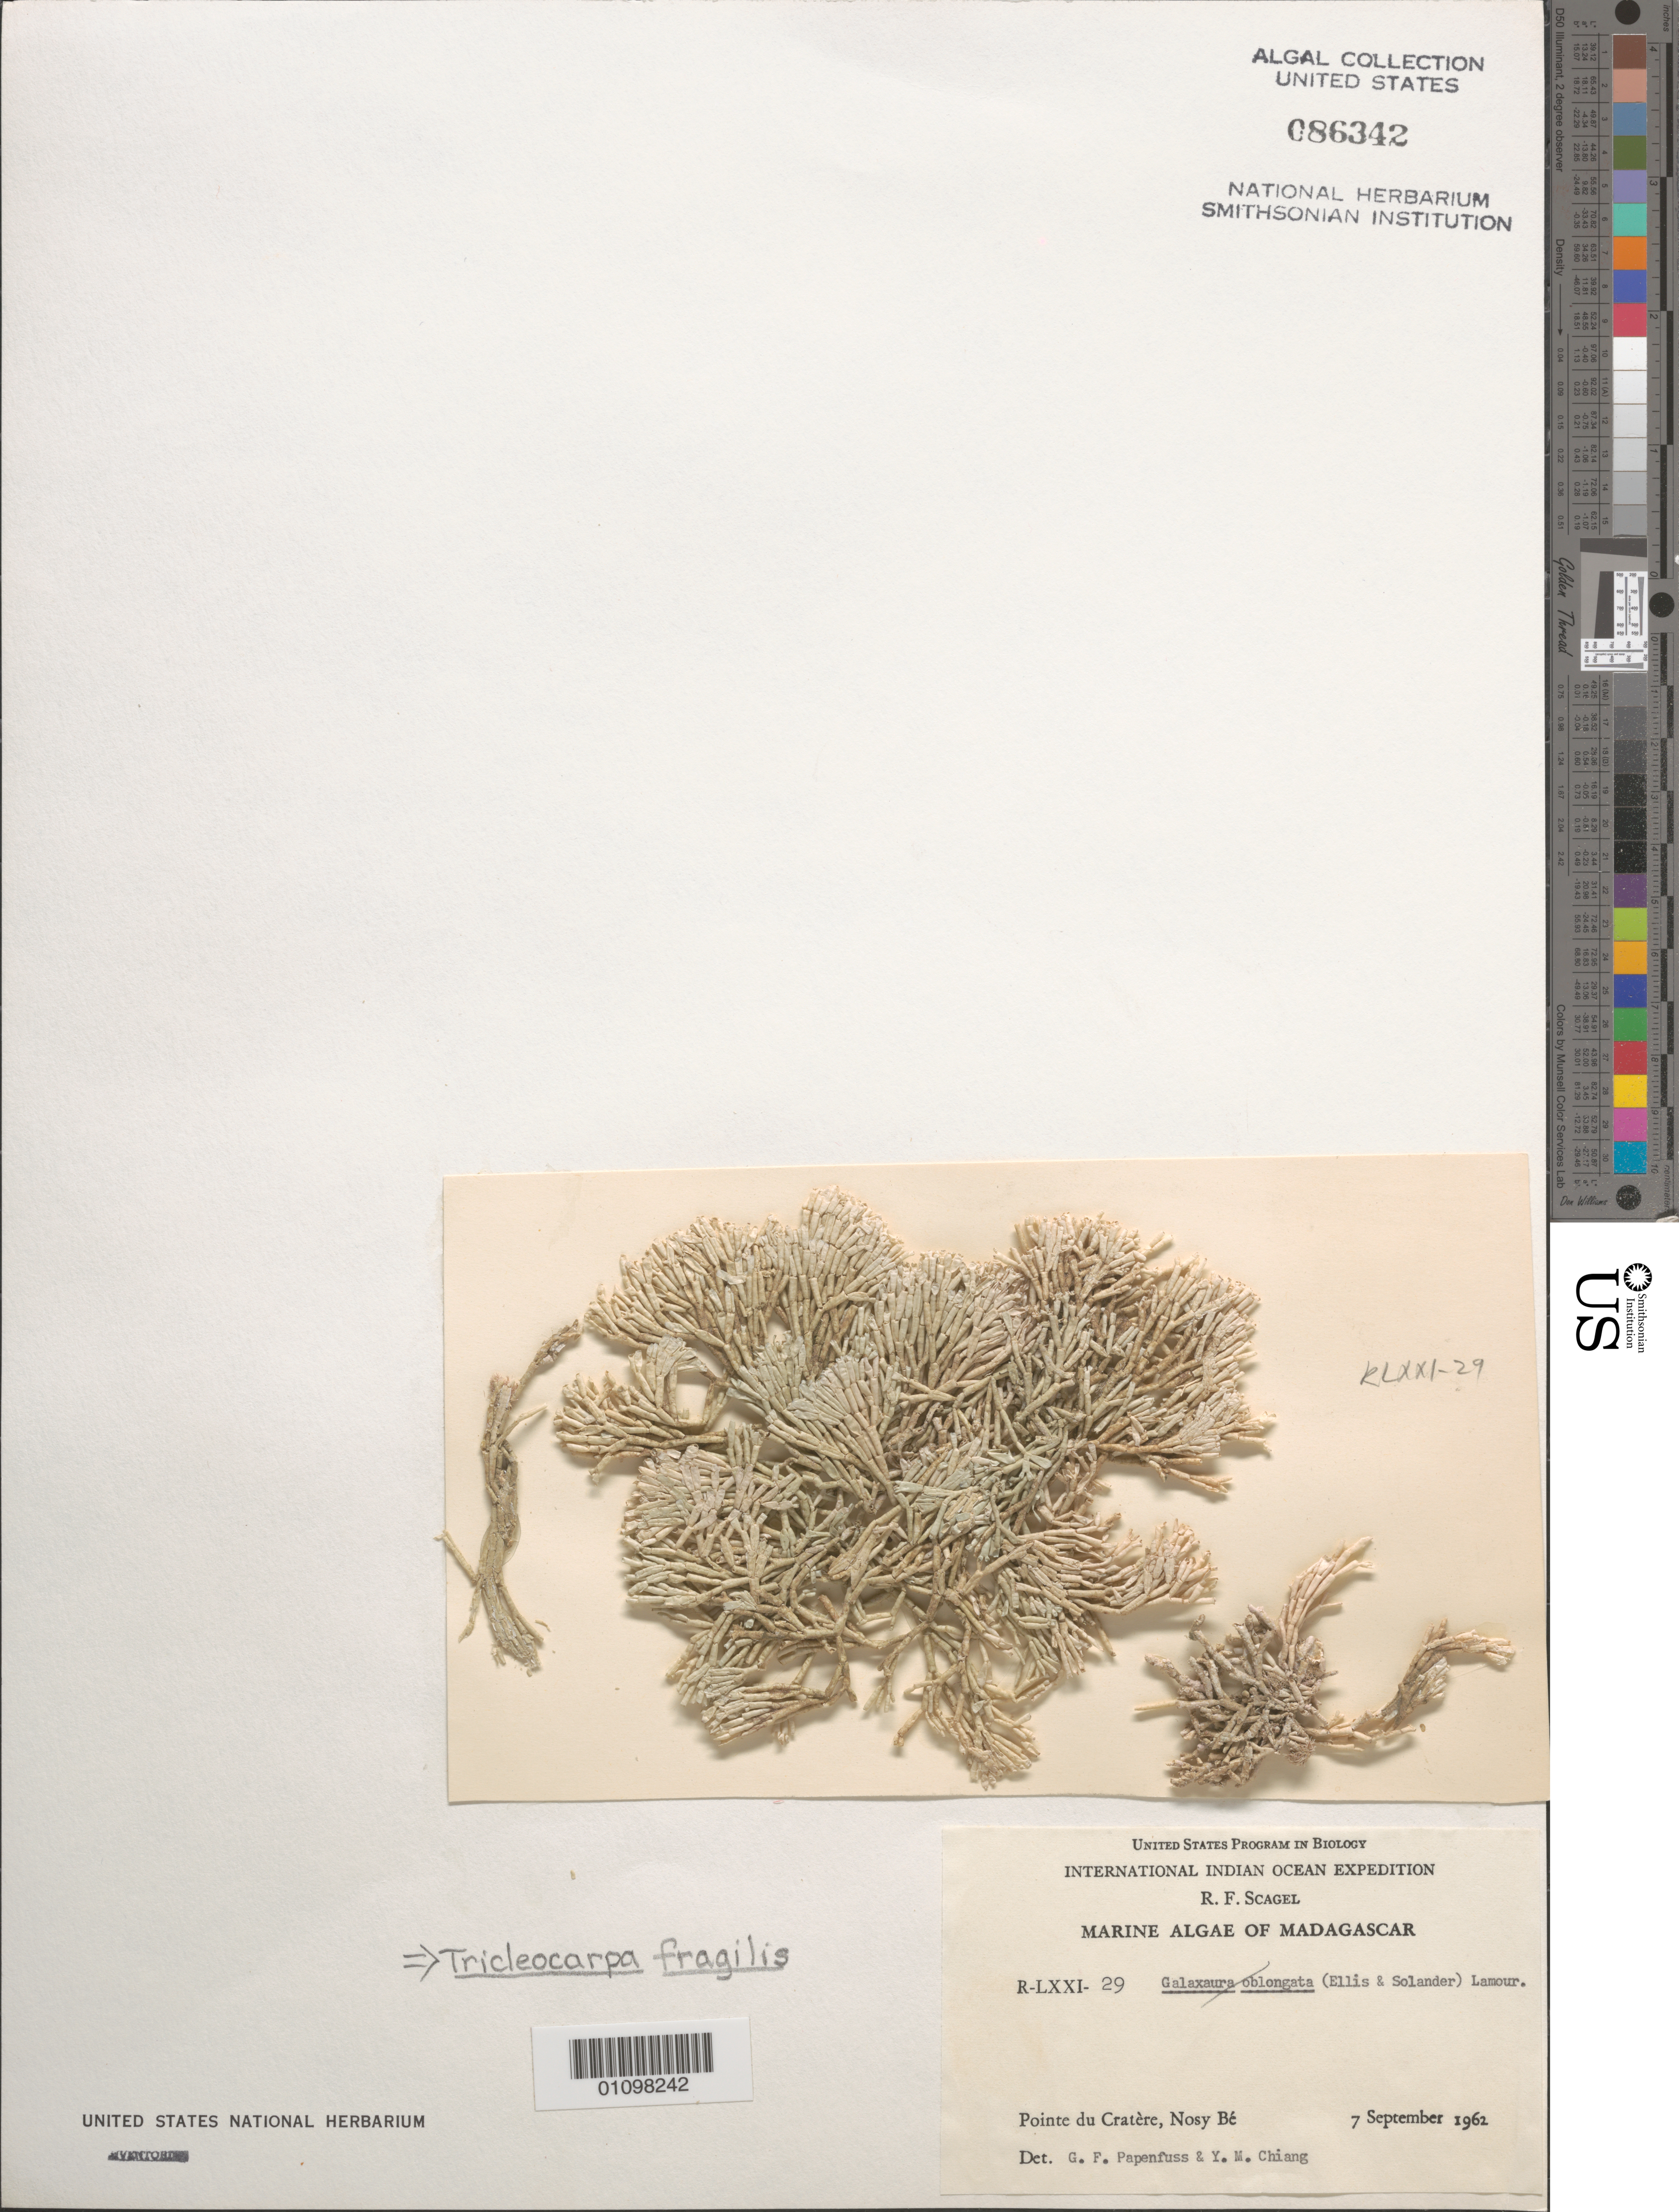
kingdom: Plantae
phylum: Rhodophyta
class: Florideophyceae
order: Nemaliales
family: Galaxauraceae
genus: Tricleocarpa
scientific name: Tricleocarpa fragilis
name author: (L.) Huisman & R.A. Towns.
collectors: R. F. Scagel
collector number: R-LXXI-29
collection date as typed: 07 Sep 1962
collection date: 1962-09-07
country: Madagascar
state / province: Diana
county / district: Nosy Be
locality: Pointe du Cratere, Nosy-Be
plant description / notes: International Indian Ocean Expedition, 1962, as Galaxaura oblongata (Ellis & Solander) Lamour.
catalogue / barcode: US 86342